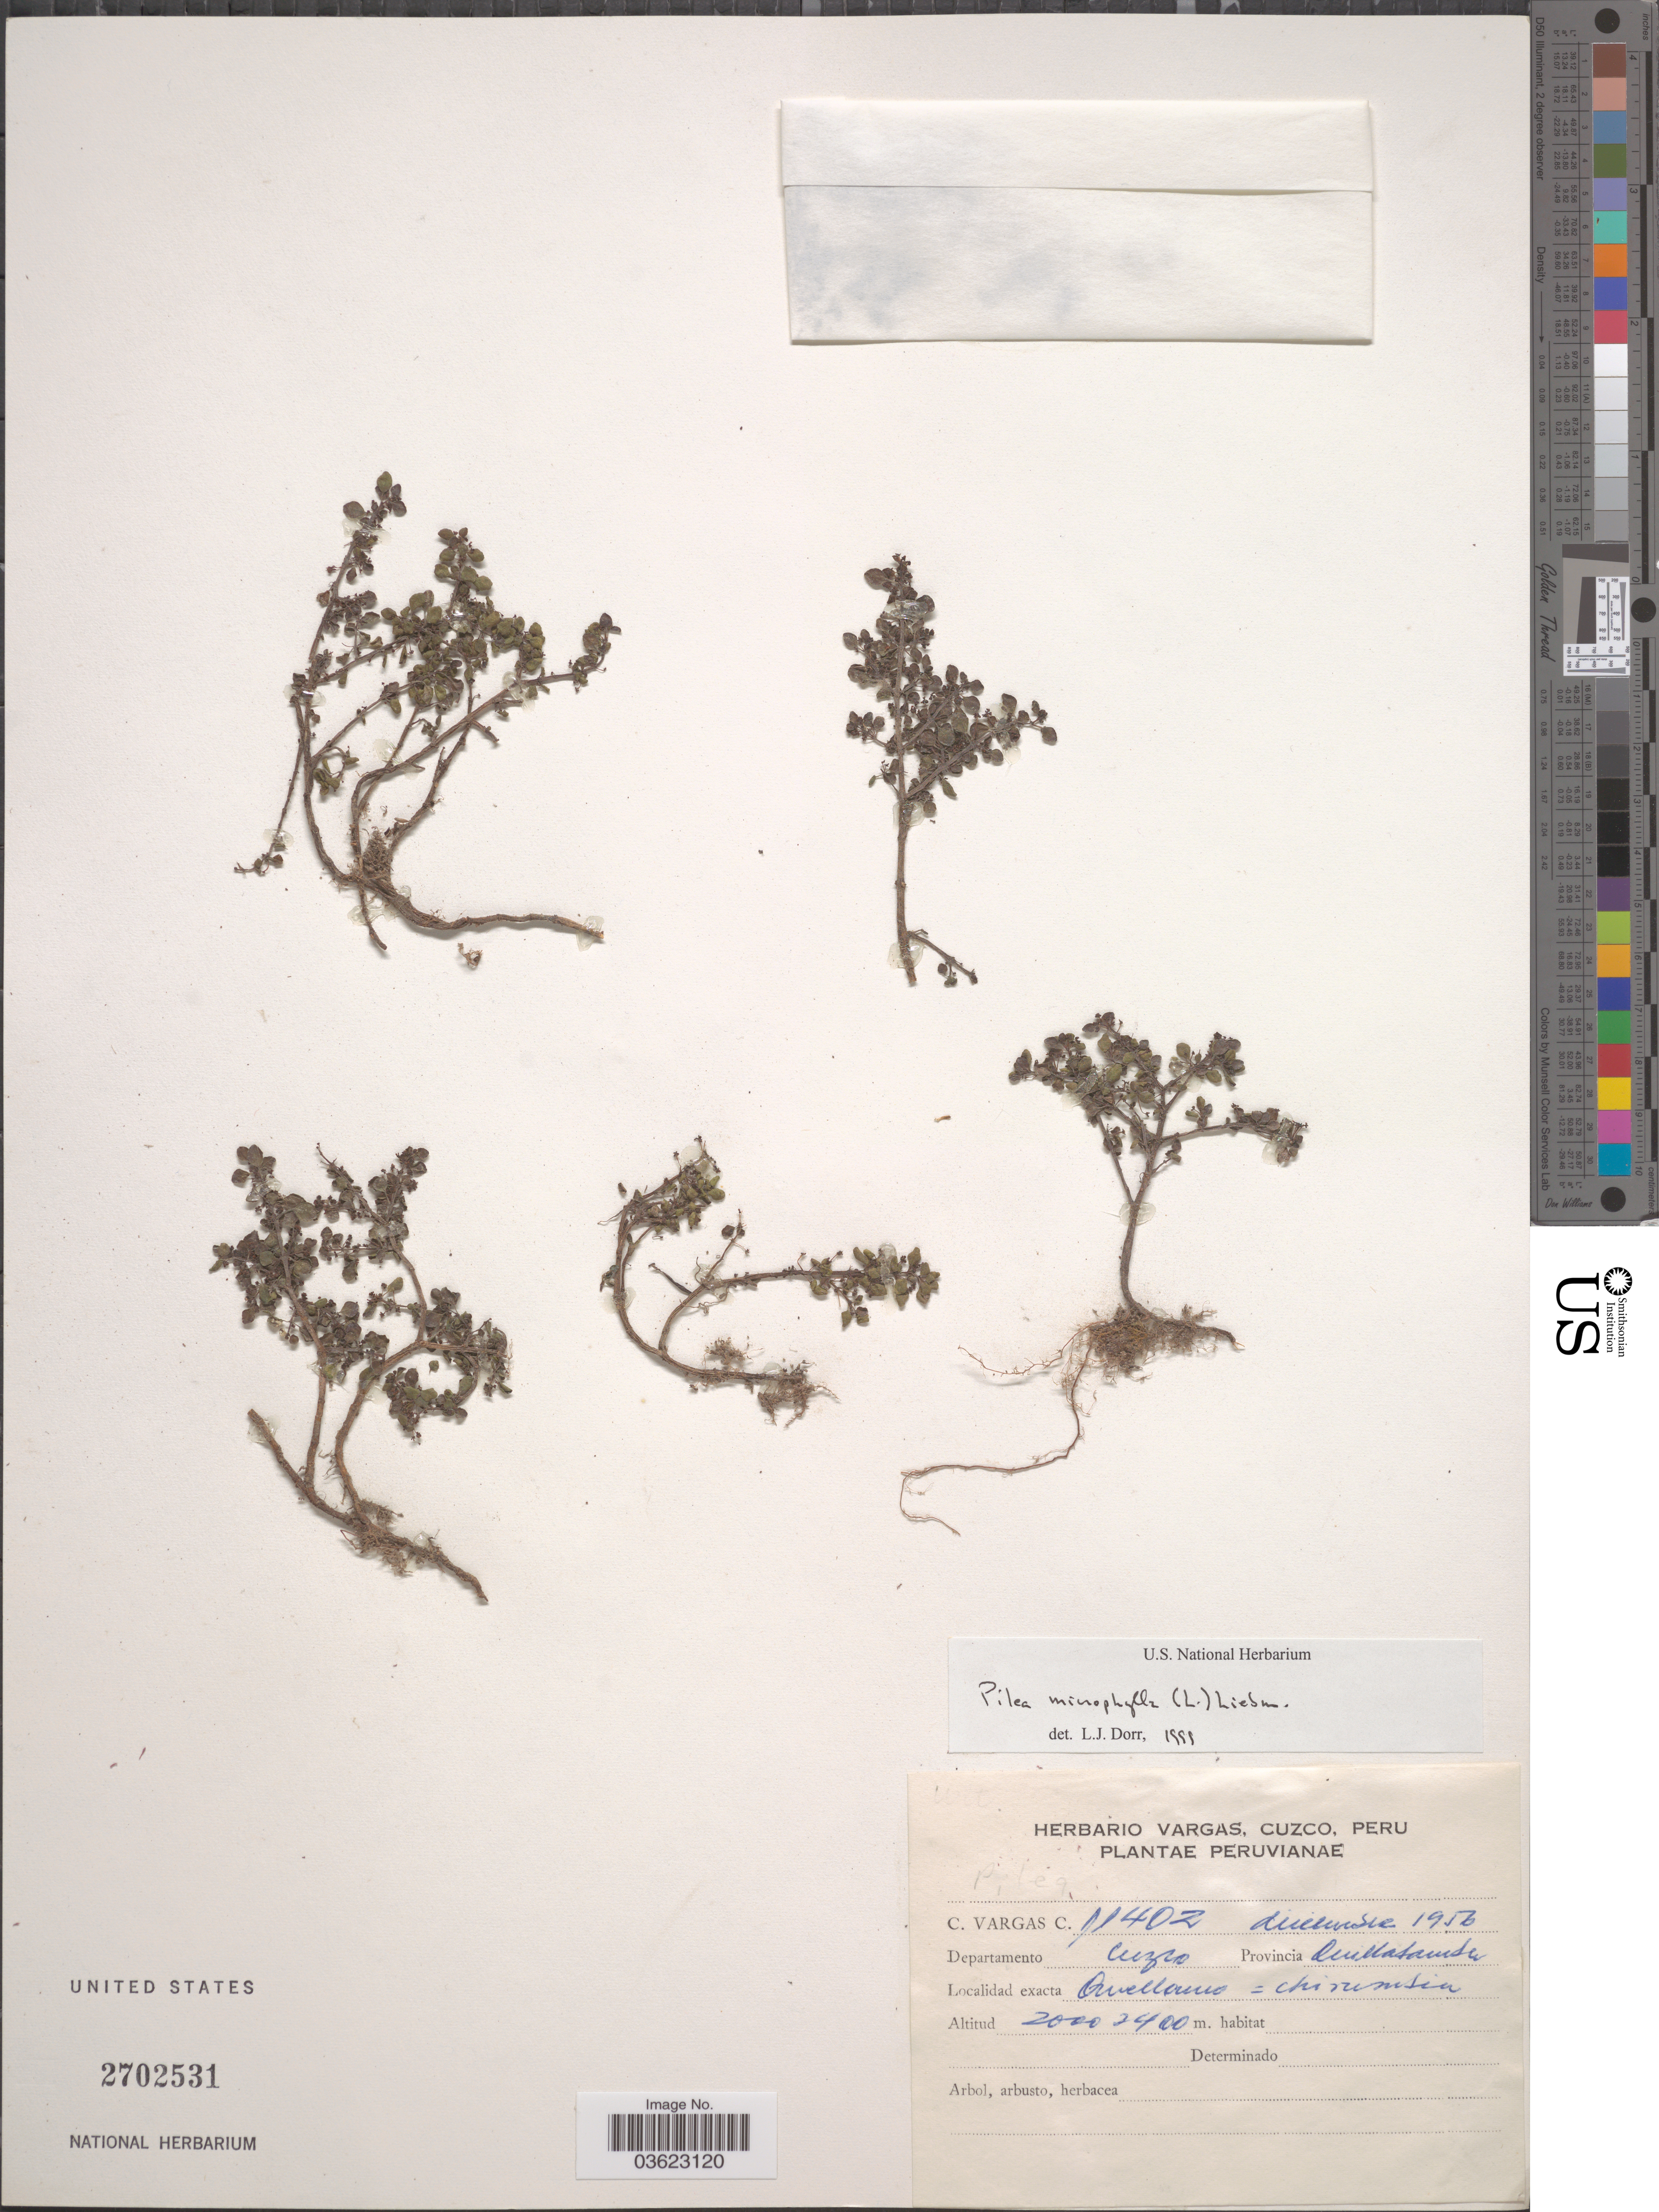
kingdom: Plantae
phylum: Tracheophyta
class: Magnoliopsida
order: Rosales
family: Urticaceae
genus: Pilea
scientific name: Pilea microphylla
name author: (L.) Liebm.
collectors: C. Vargas Calderón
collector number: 11402*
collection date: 1950-12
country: Peru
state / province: Cusco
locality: Departamento Cuzco. Provincia Quillabamba. Quellouno-Chirumbia.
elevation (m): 2000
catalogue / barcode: US 2702531